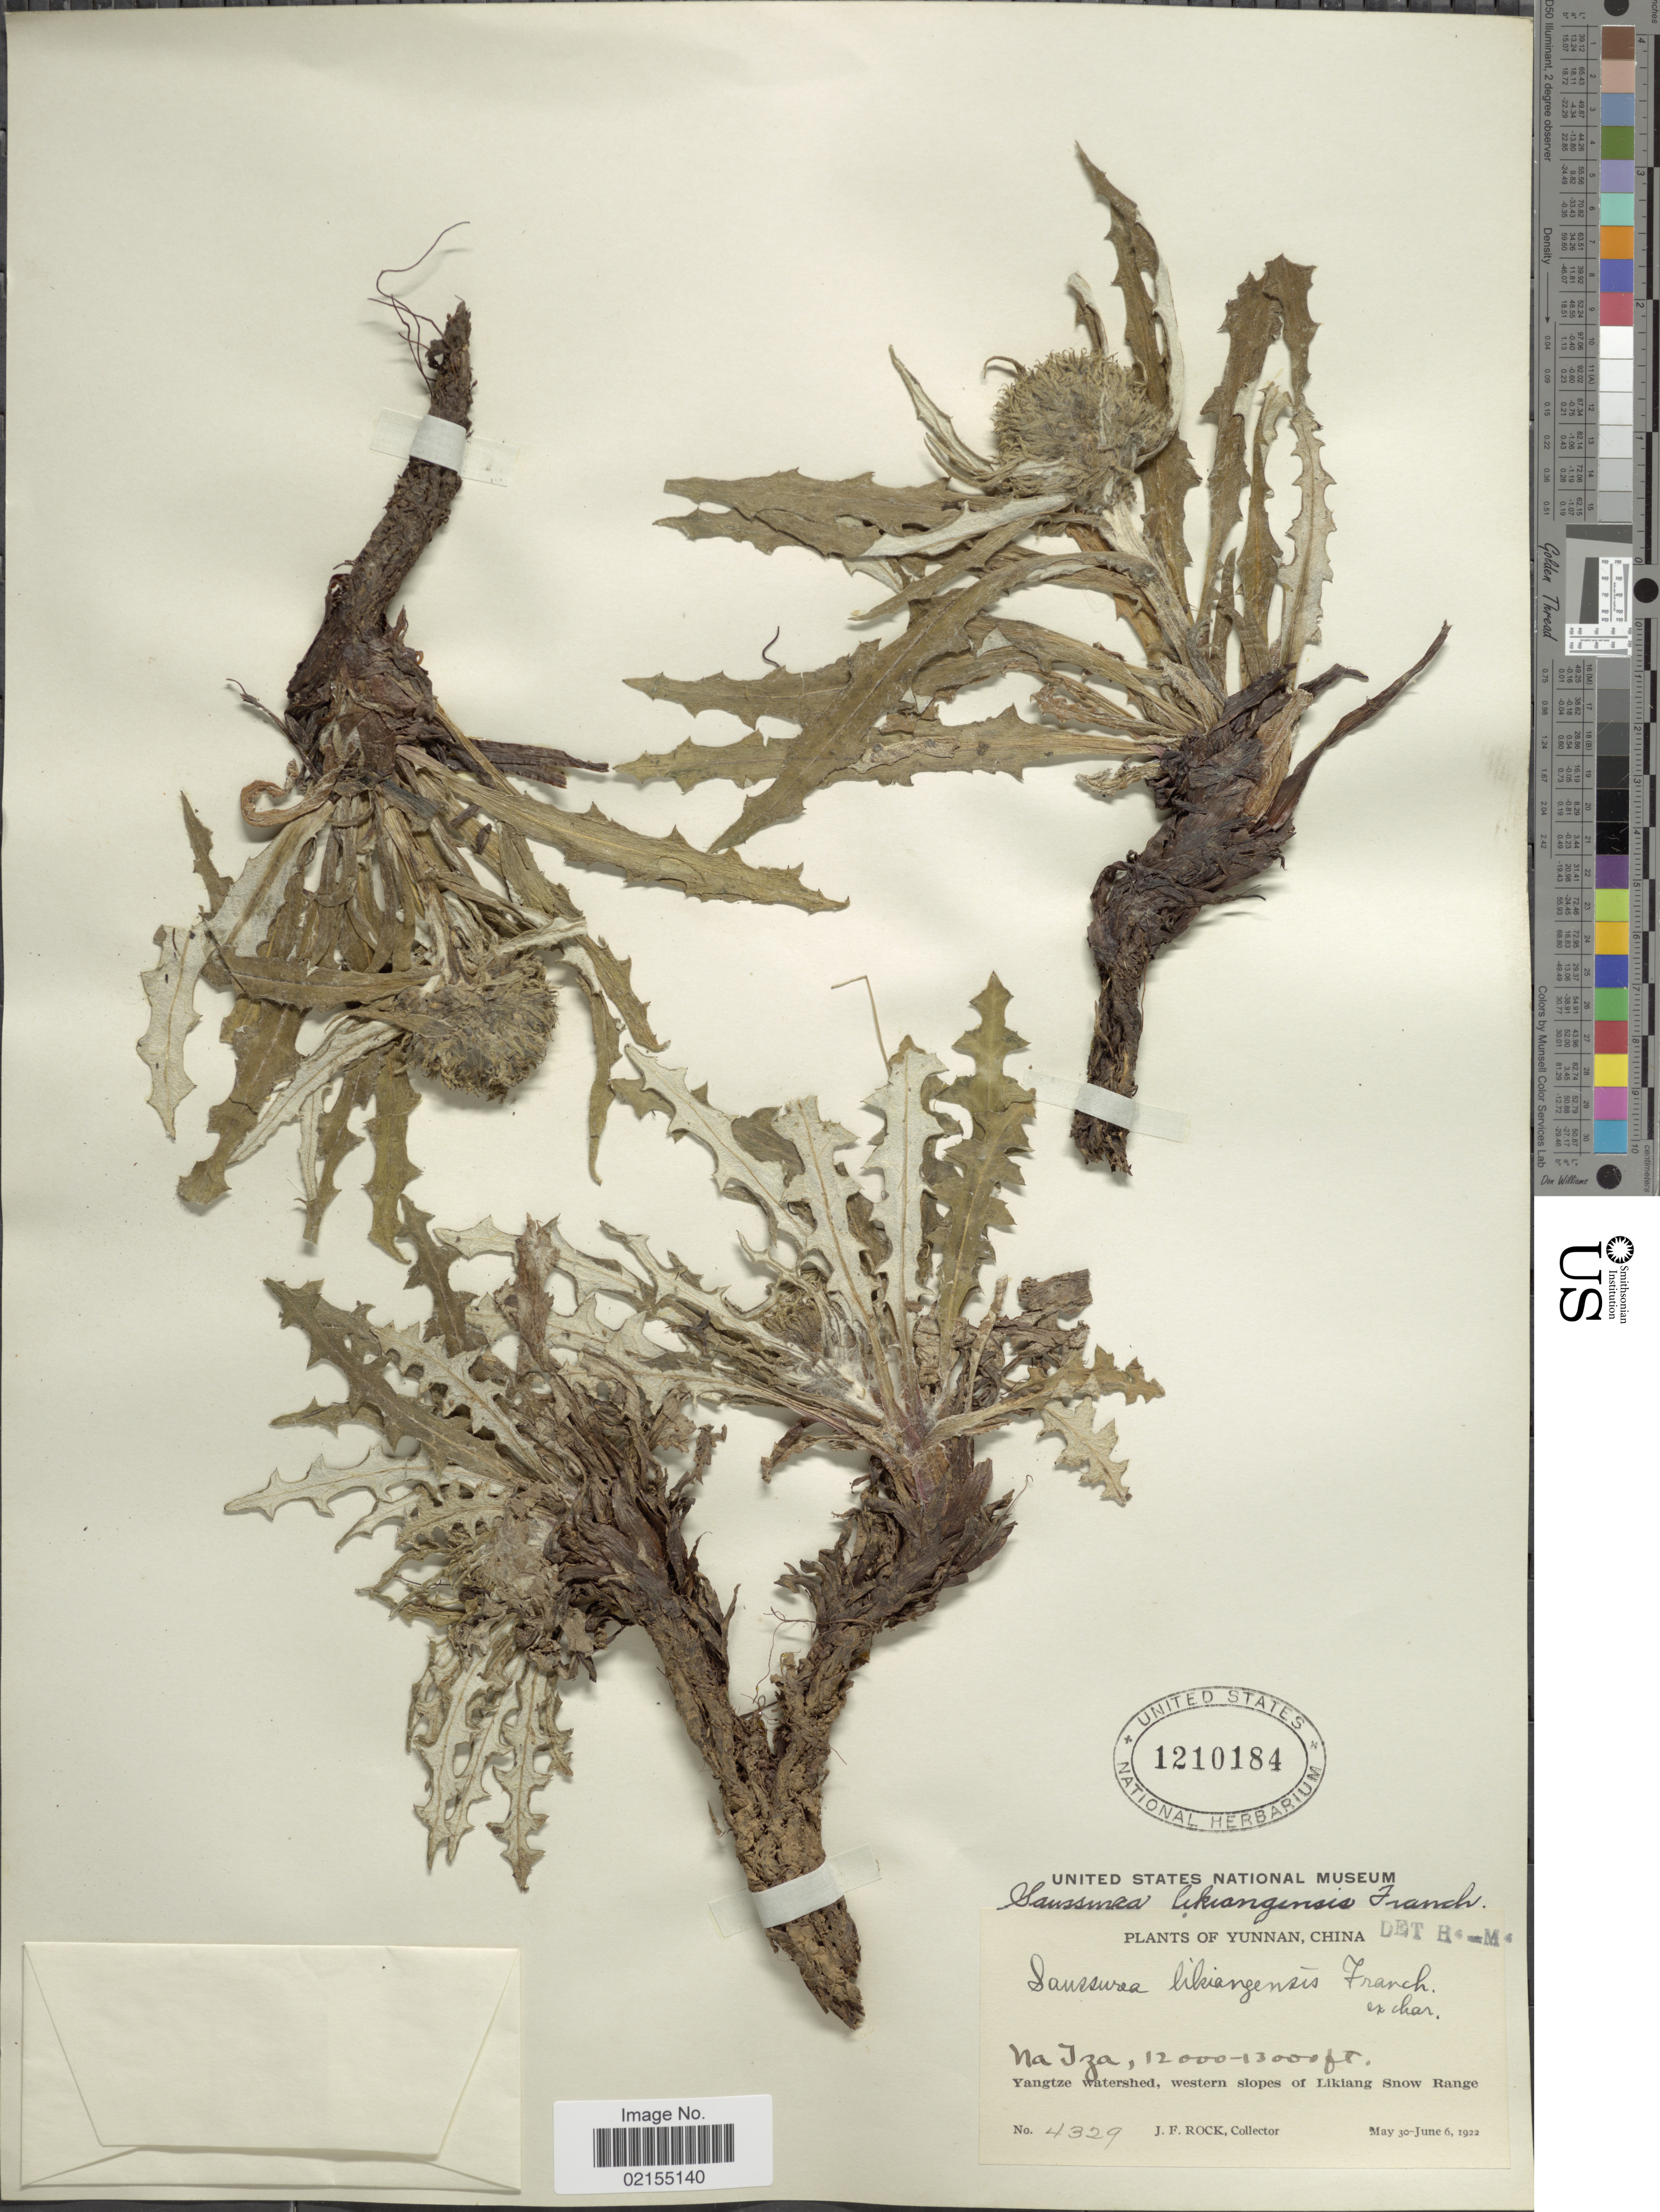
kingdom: Plantae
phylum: Tracheophyta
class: Magnoliopsida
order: Asterales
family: Asteraceae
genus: Saussurea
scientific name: Saussurea likiangensis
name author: Franch.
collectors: J. Rock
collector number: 4329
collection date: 1922-05-30/1922-06-06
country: China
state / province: Yunnan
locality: Yunnan, China, Na Iza, Yangtze watershed, western slopes of Likiang Snow Range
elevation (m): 3658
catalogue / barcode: US 1210184